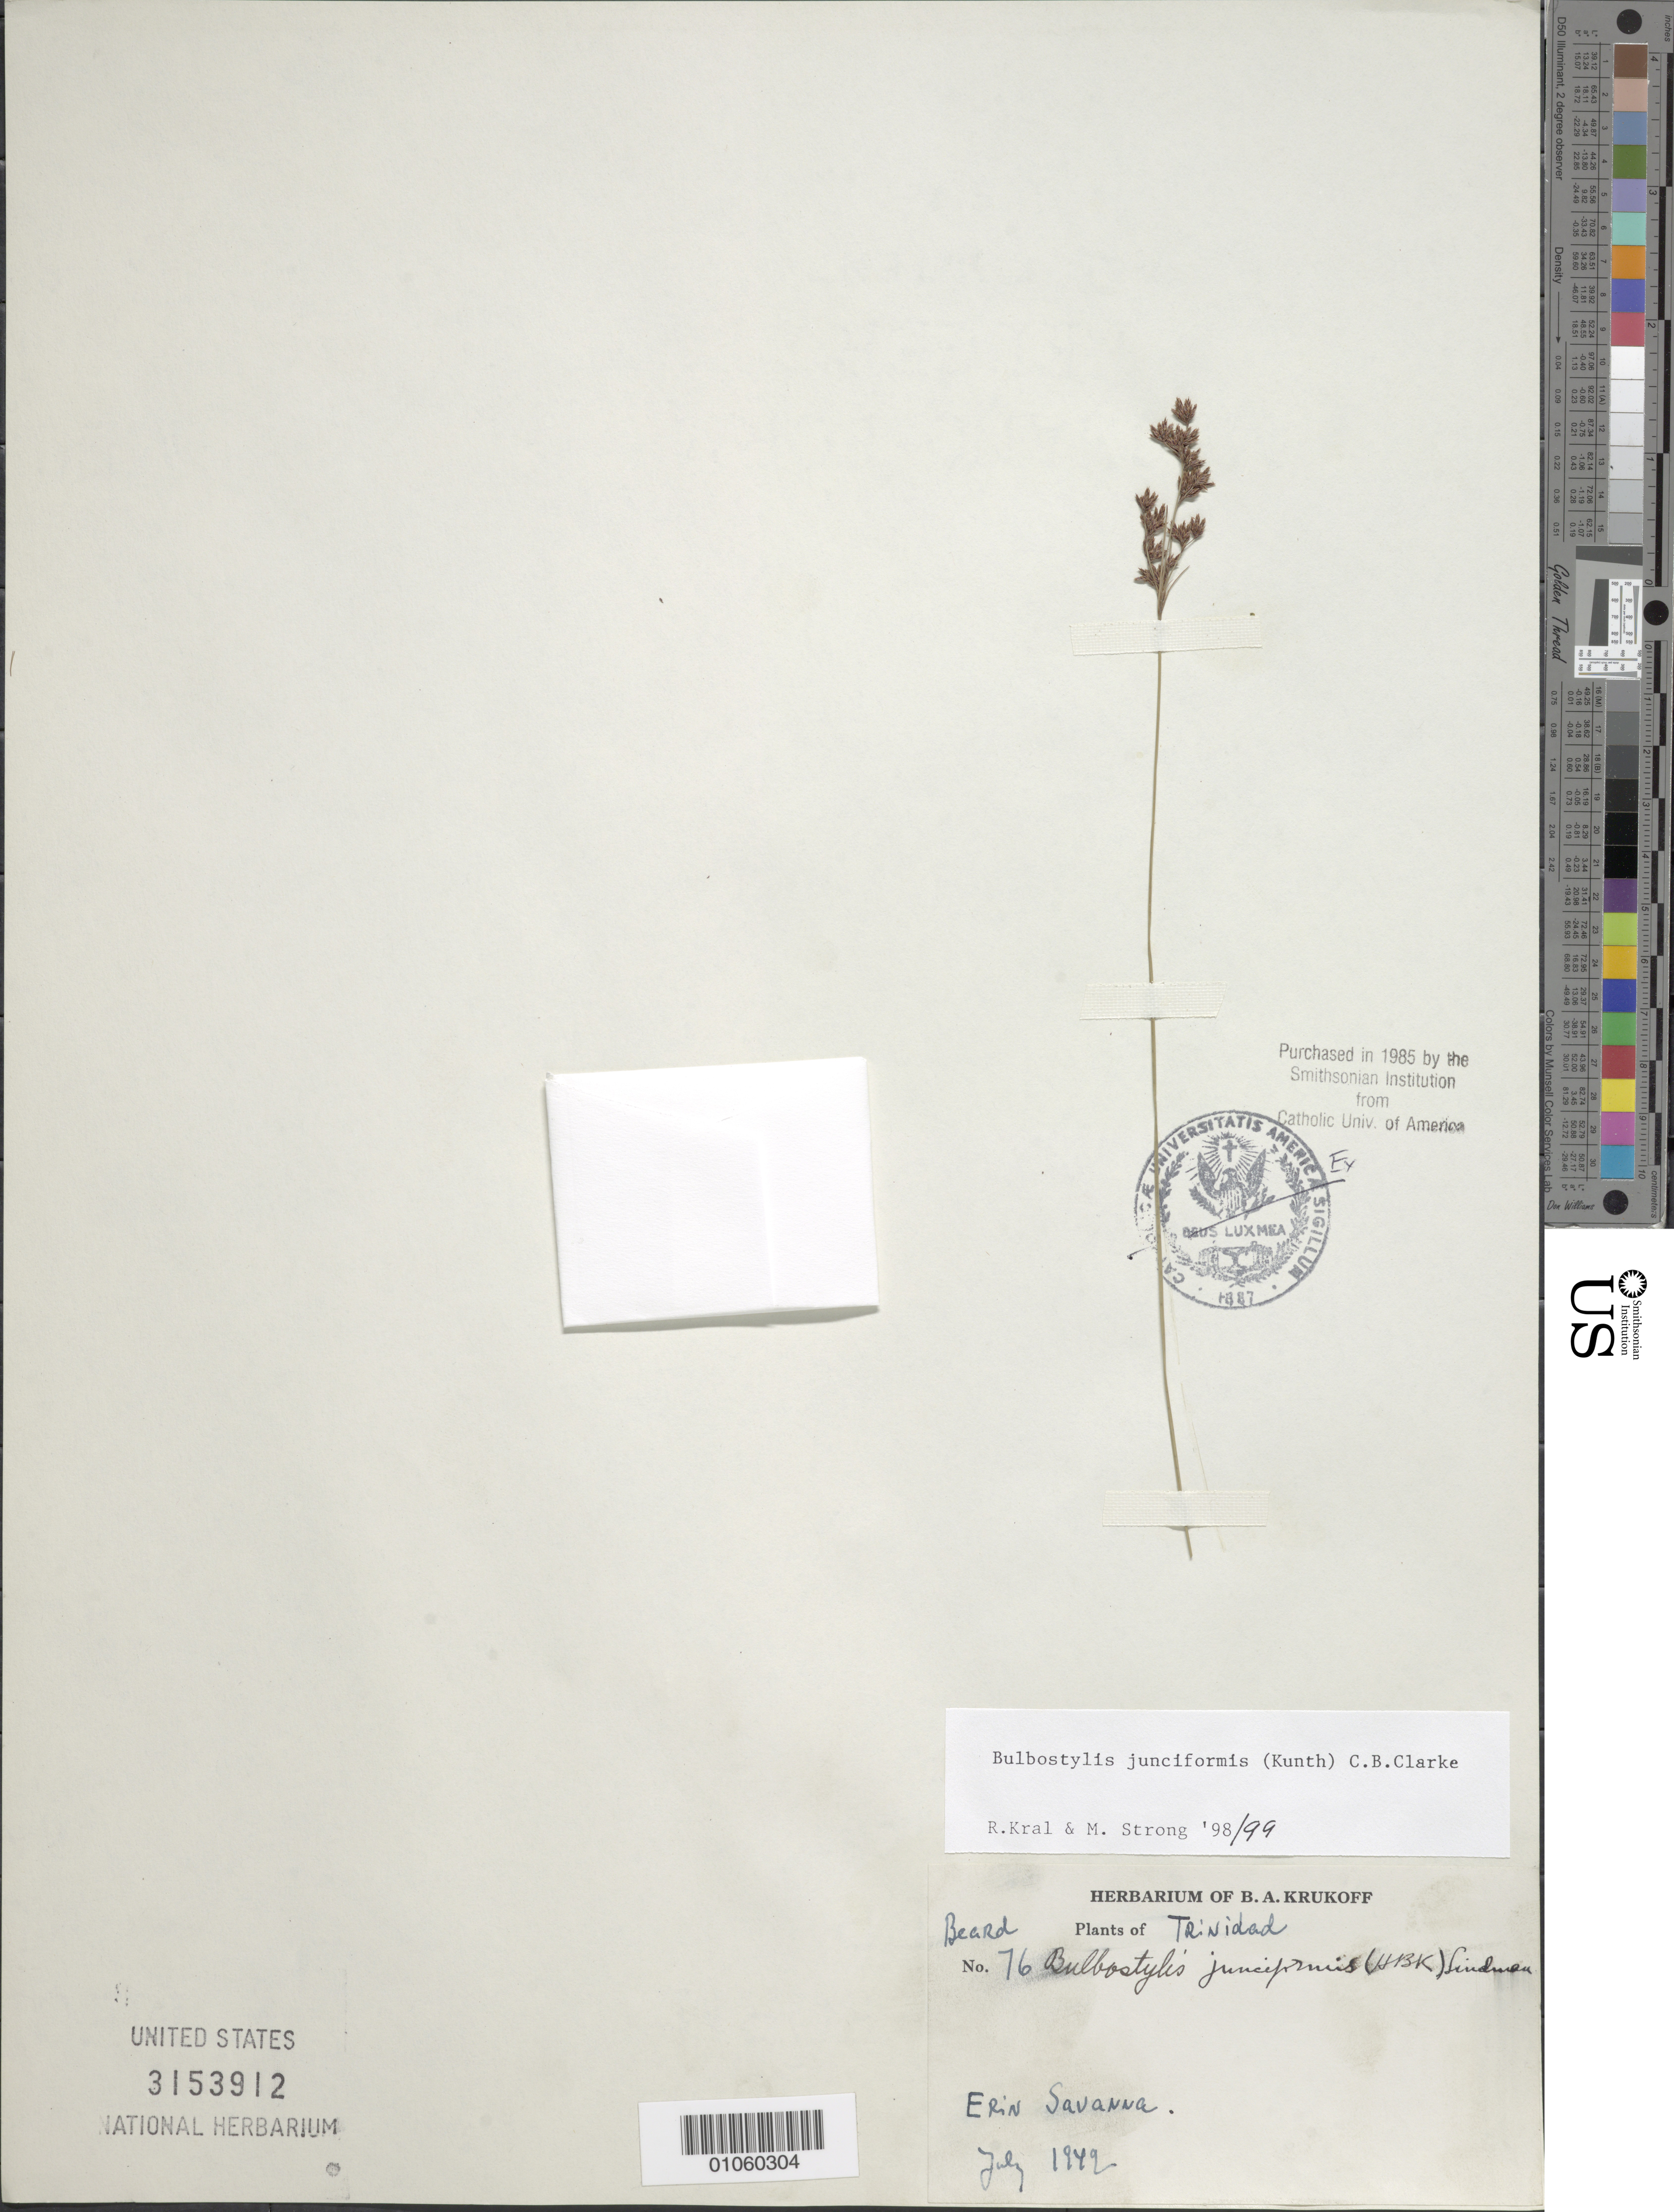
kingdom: Plantae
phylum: Tracheophyta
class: Liliopsida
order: Poales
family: Cyperaceae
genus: Bulbostylis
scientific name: Bulbostylis junciformis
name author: (Kunth) C.B. Clarke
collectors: B. A. Krukoff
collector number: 76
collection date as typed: Jul 1949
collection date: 1949-07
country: Trinidad and Tobago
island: Trinidad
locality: Erin Savanna.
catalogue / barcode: US 3153912